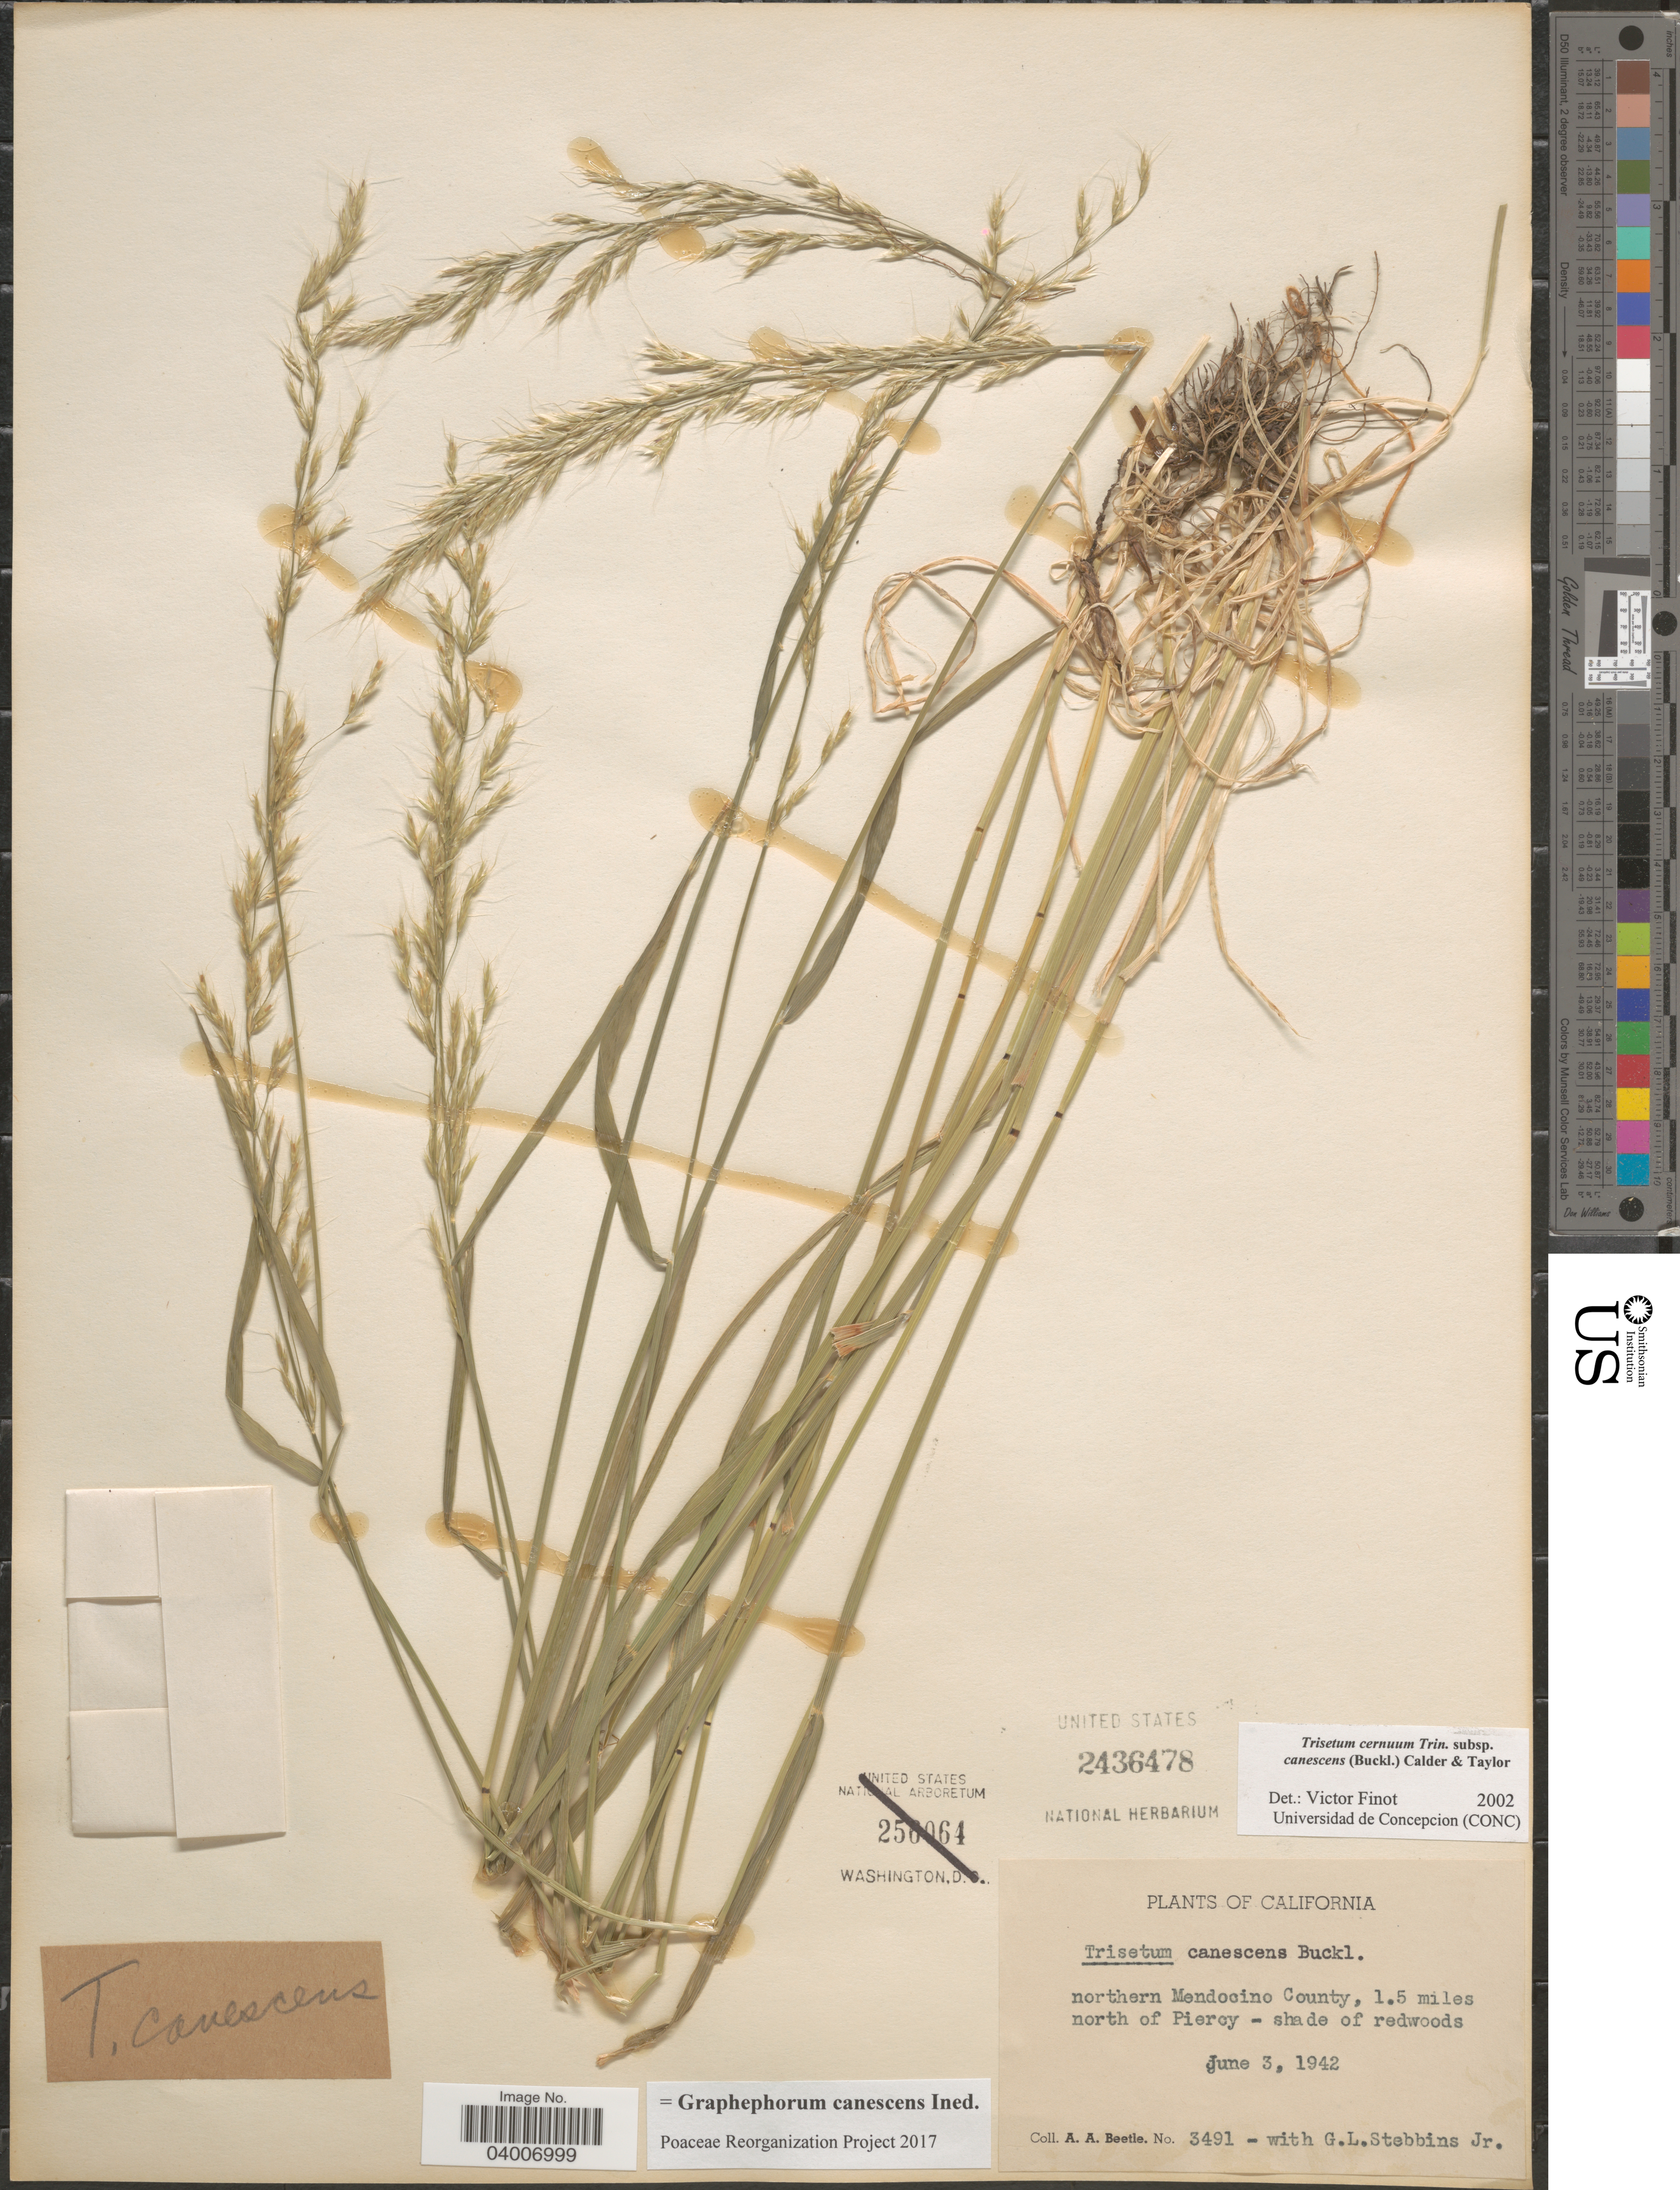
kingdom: Plantae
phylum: Tracheophyta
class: Liliopsida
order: Poales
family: Poaceae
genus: Graphephorum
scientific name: Graphephorum canescens ined.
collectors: A. A. Beetle & G. L. Stebbins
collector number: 3491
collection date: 1942-06-03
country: United States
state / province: California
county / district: Mendocino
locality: Northern Mendocino County, 1.5 miles north of Piercy - shade of redwoods.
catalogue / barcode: US 2436478